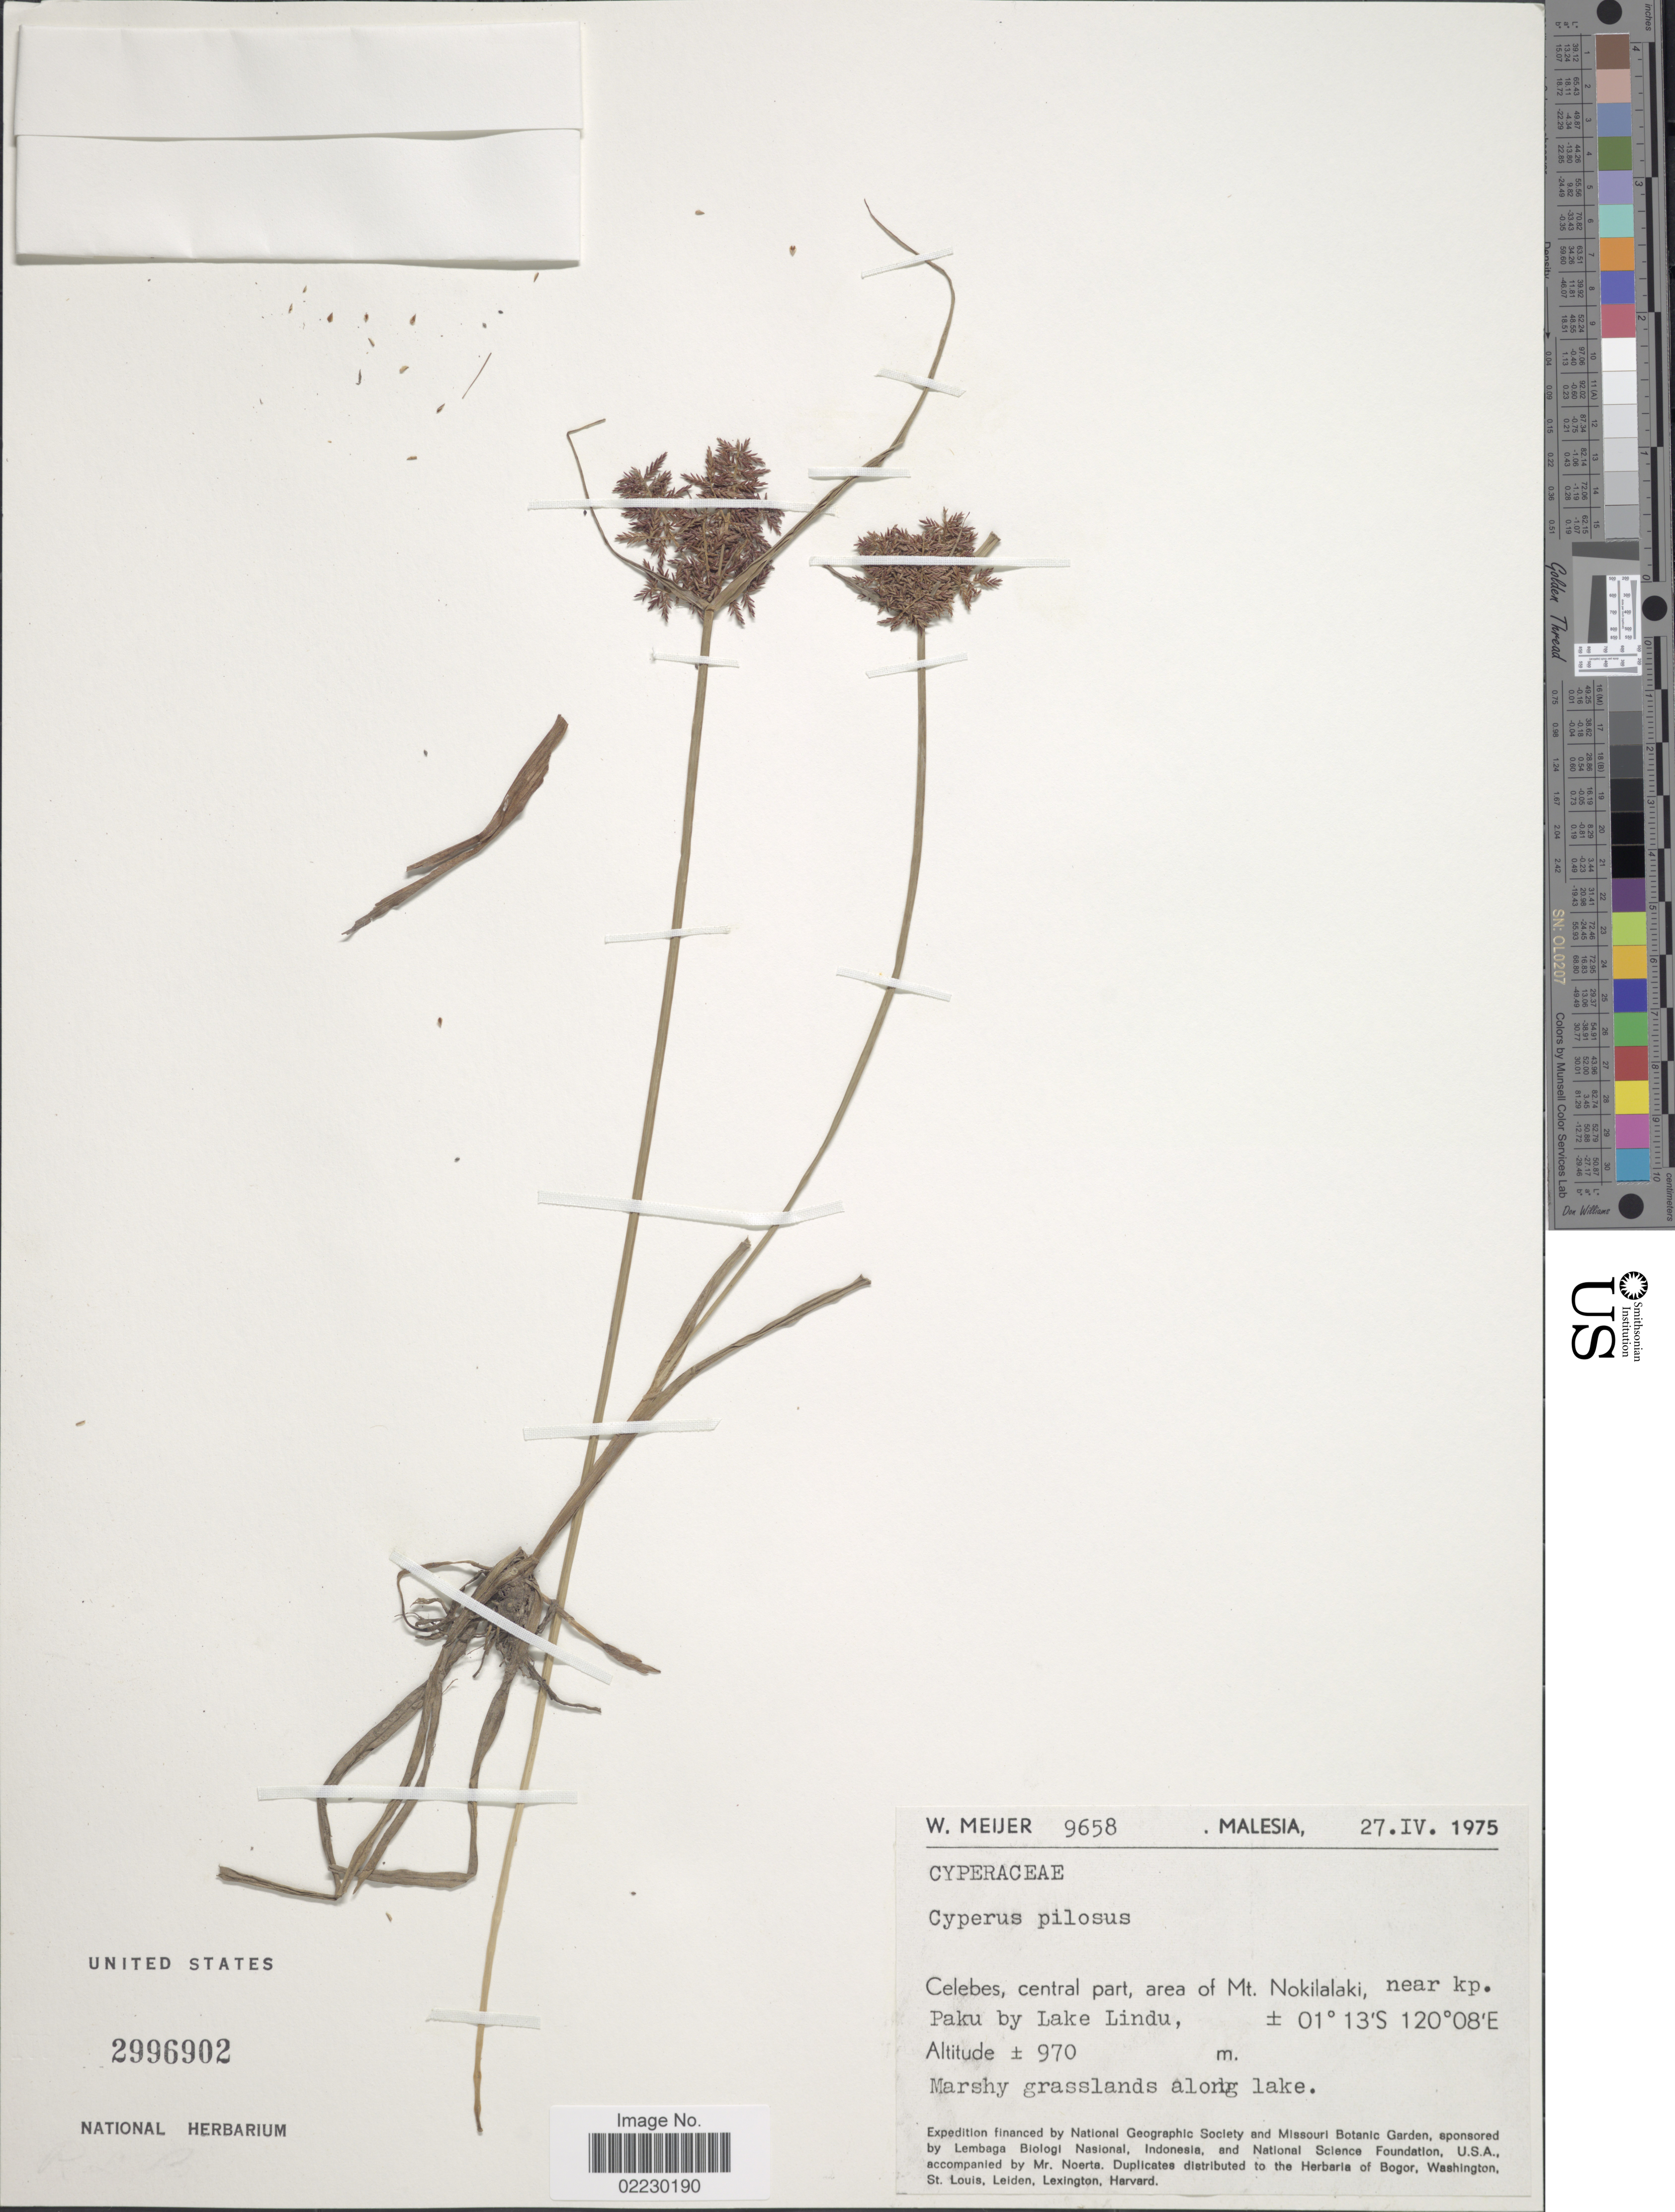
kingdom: Plantae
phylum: Tracheophyta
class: Liliopsida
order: Poales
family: Cyperaceae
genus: Cyperus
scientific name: Cyperus pilosus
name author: Vahl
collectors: W. Meijer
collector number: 9658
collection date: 1975-04-27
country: Malaysia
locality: Celebes, central part, area of Mt. Nokilalaki, near kp. Paku by Lake Lindu, marshy grasslands along lake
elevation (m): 970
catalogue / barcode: US 2996902